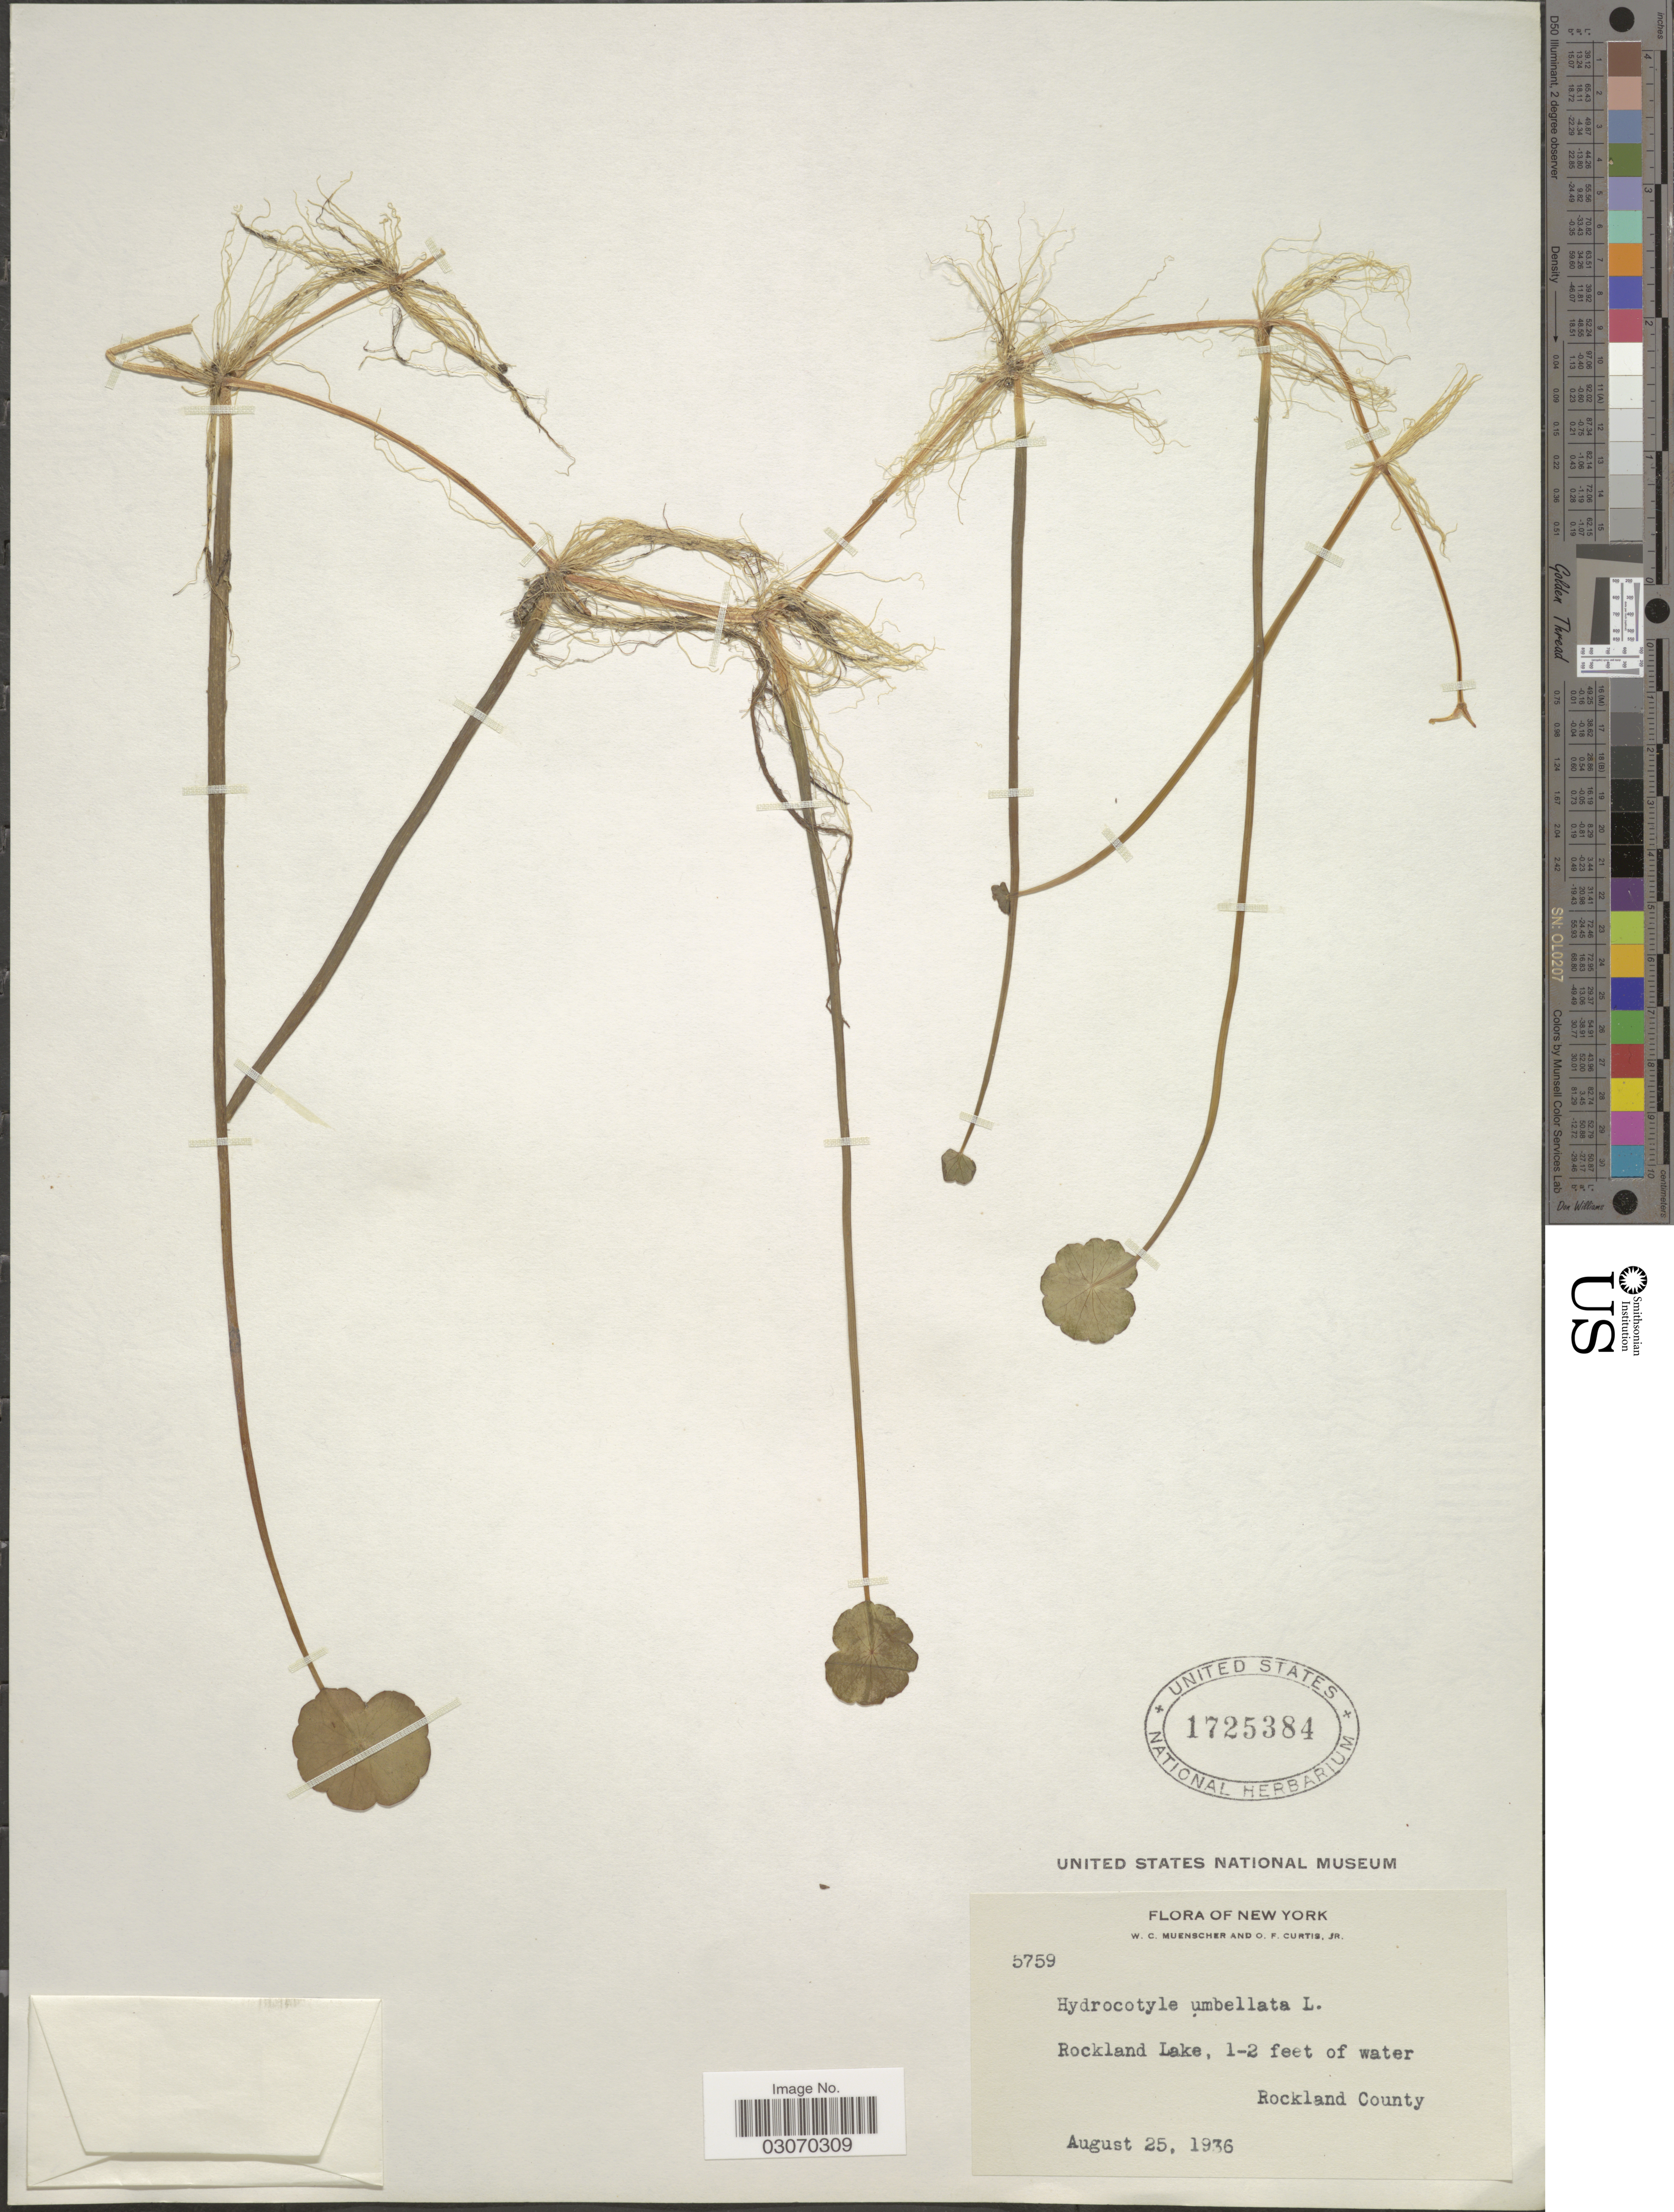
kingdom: Plantae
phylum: Tracheophyta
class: Magnoliopsida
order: Apiales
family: Araliaceae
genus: Hydrocotyle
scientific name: Hydrocotyle umbellata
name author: L.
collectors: W. Muenscher & O. Curtis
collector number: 5759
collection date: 1936-08-25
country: United States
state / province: New York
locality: Rockland Lake, Rockland County.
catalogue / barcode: US 1725384